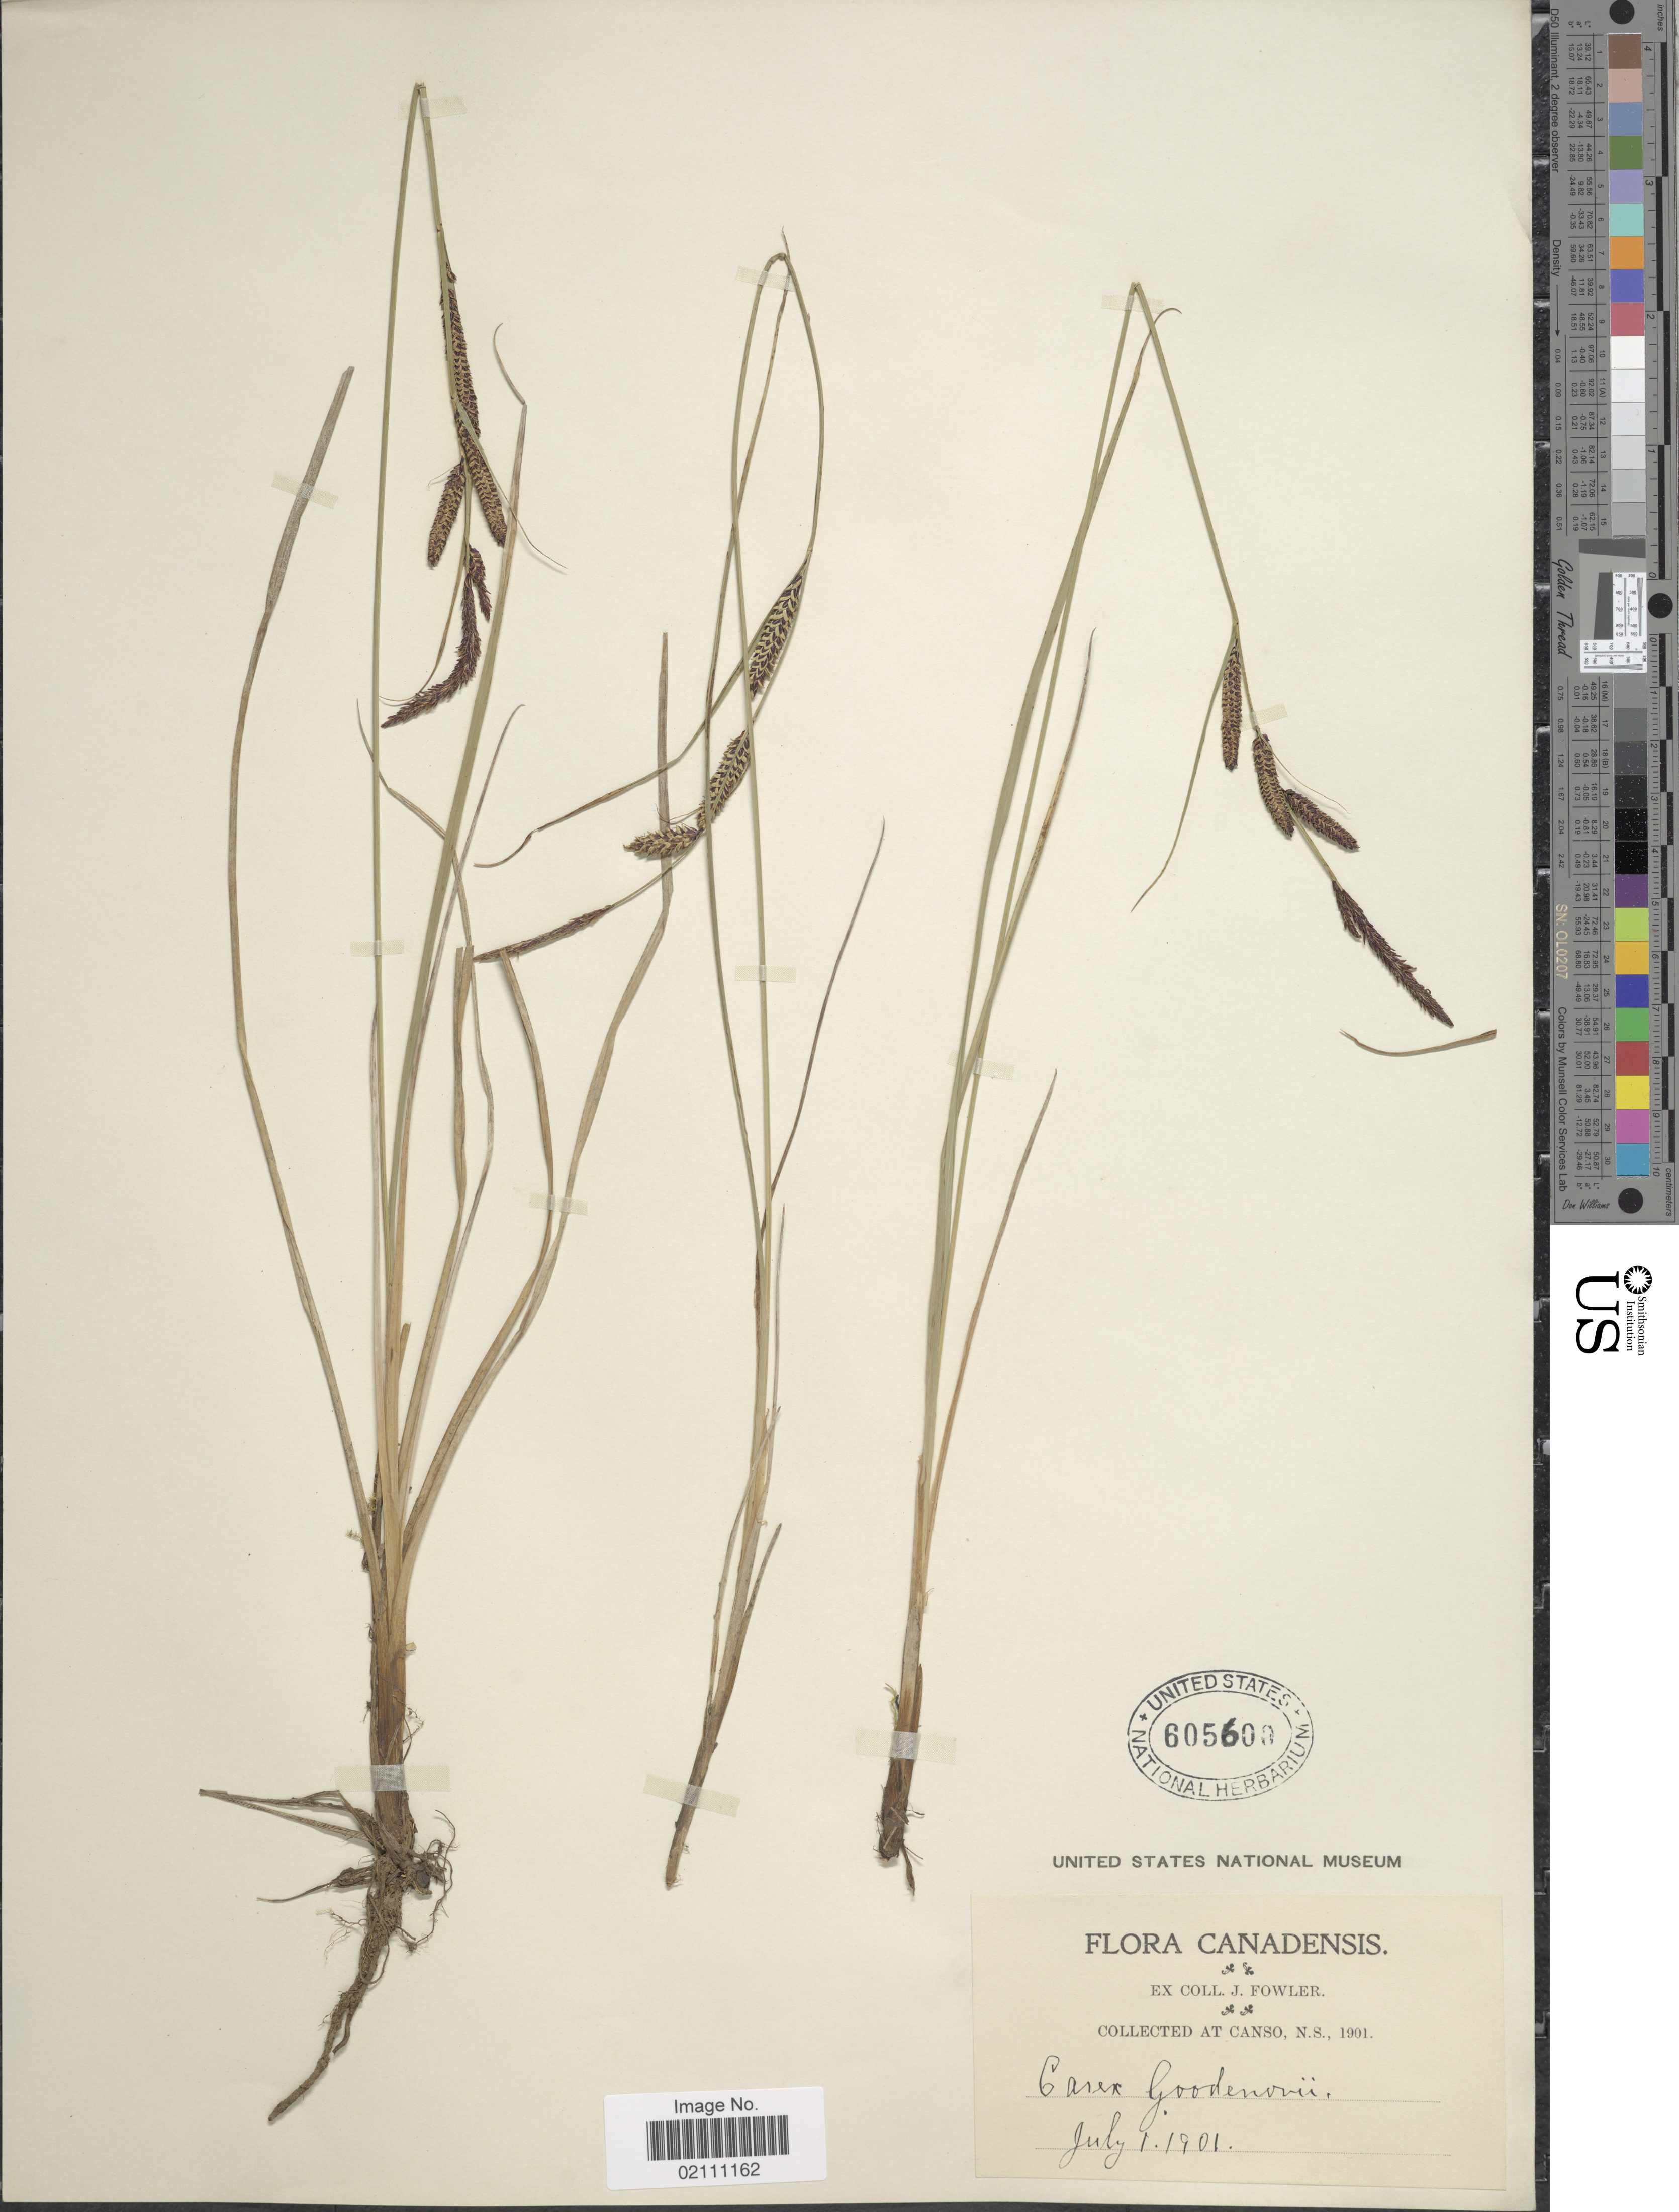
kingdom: Plantae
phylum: Tracheophyta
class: Liliopsida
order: Poales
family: Cyperaceae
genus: Carex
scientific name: Carex nigra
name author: (L.) Reichard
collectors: J. P. Fowler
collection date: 1901-07-01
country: Canada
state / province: Nova Scotia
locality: At Canso, N.S.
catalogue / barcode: US 605600